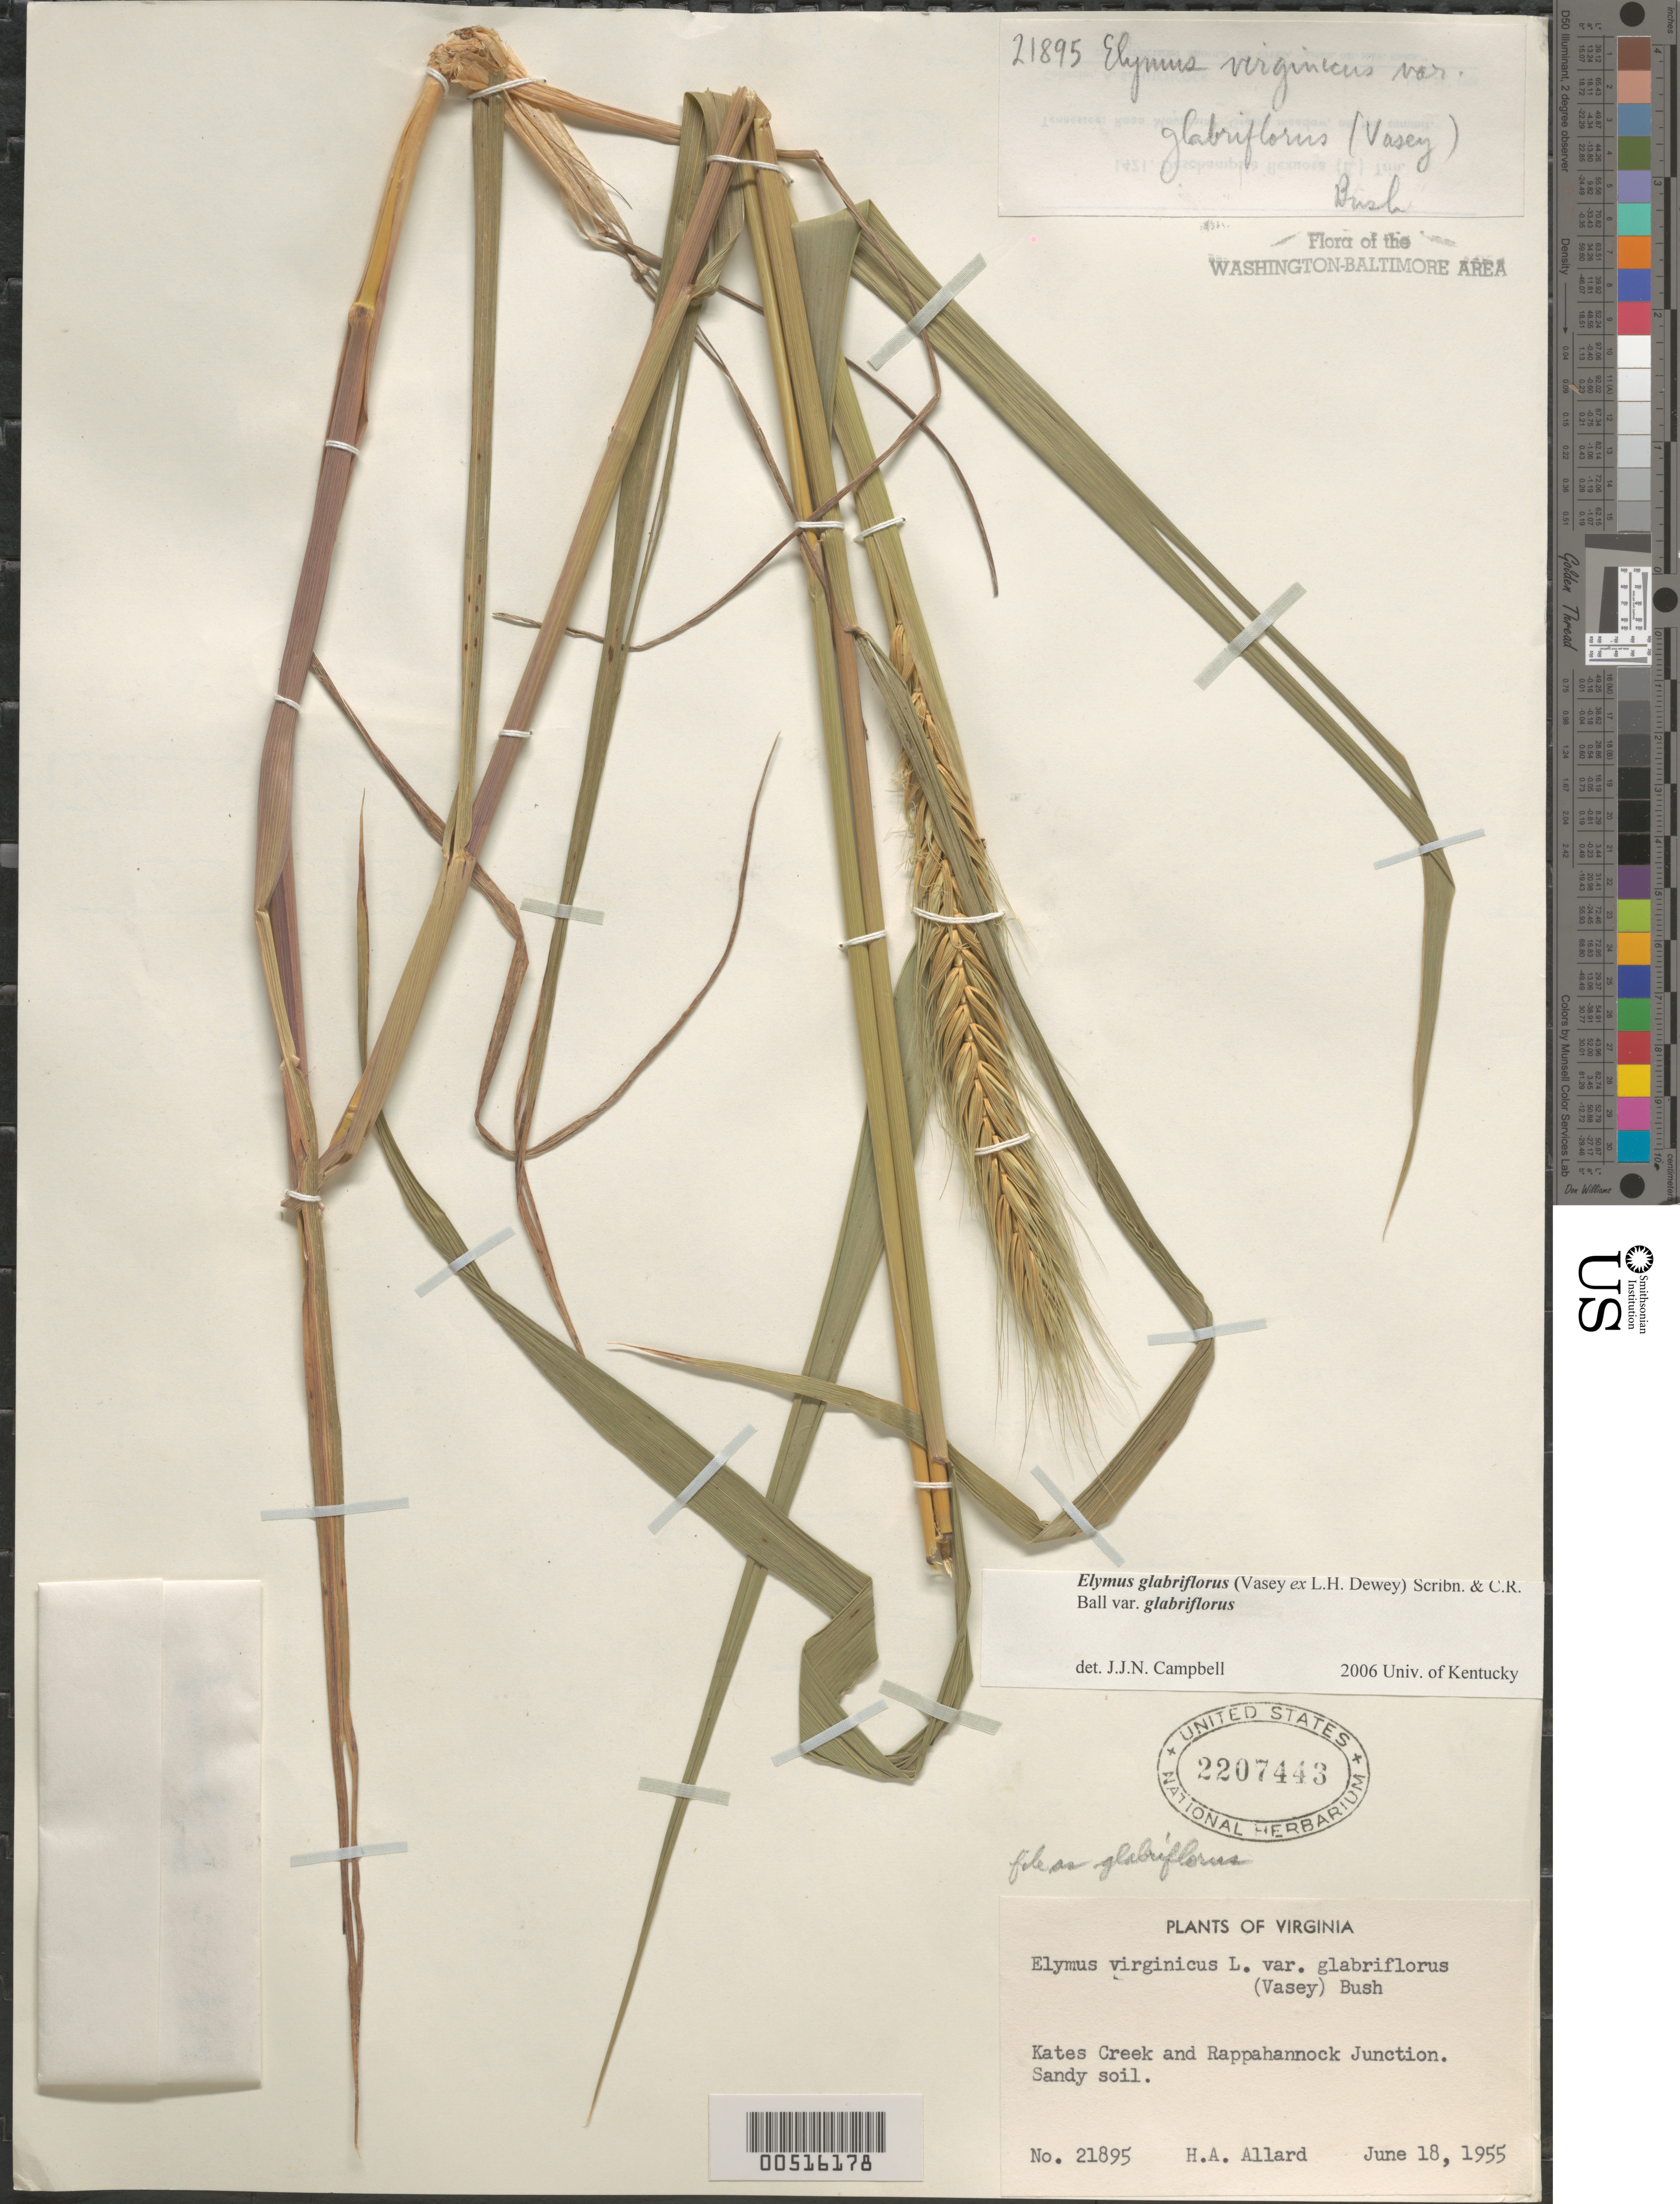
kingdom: Plantae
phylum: Tracheophyta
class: Liliopsida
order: Poales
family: Poaceae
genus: Elymus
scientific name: Elymus glabriflorus var. glabriflorus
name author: (Vasey ex L.H. Dewey) Scribn. & C.R. Ball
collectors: H. A. Allard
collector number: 21895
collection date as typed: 18 Jun 1955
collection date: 1955-06-18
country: United States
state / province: Virginia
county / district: Lancaster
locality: Kates Creek and Rappahannock Junction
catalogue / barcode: US 2207443